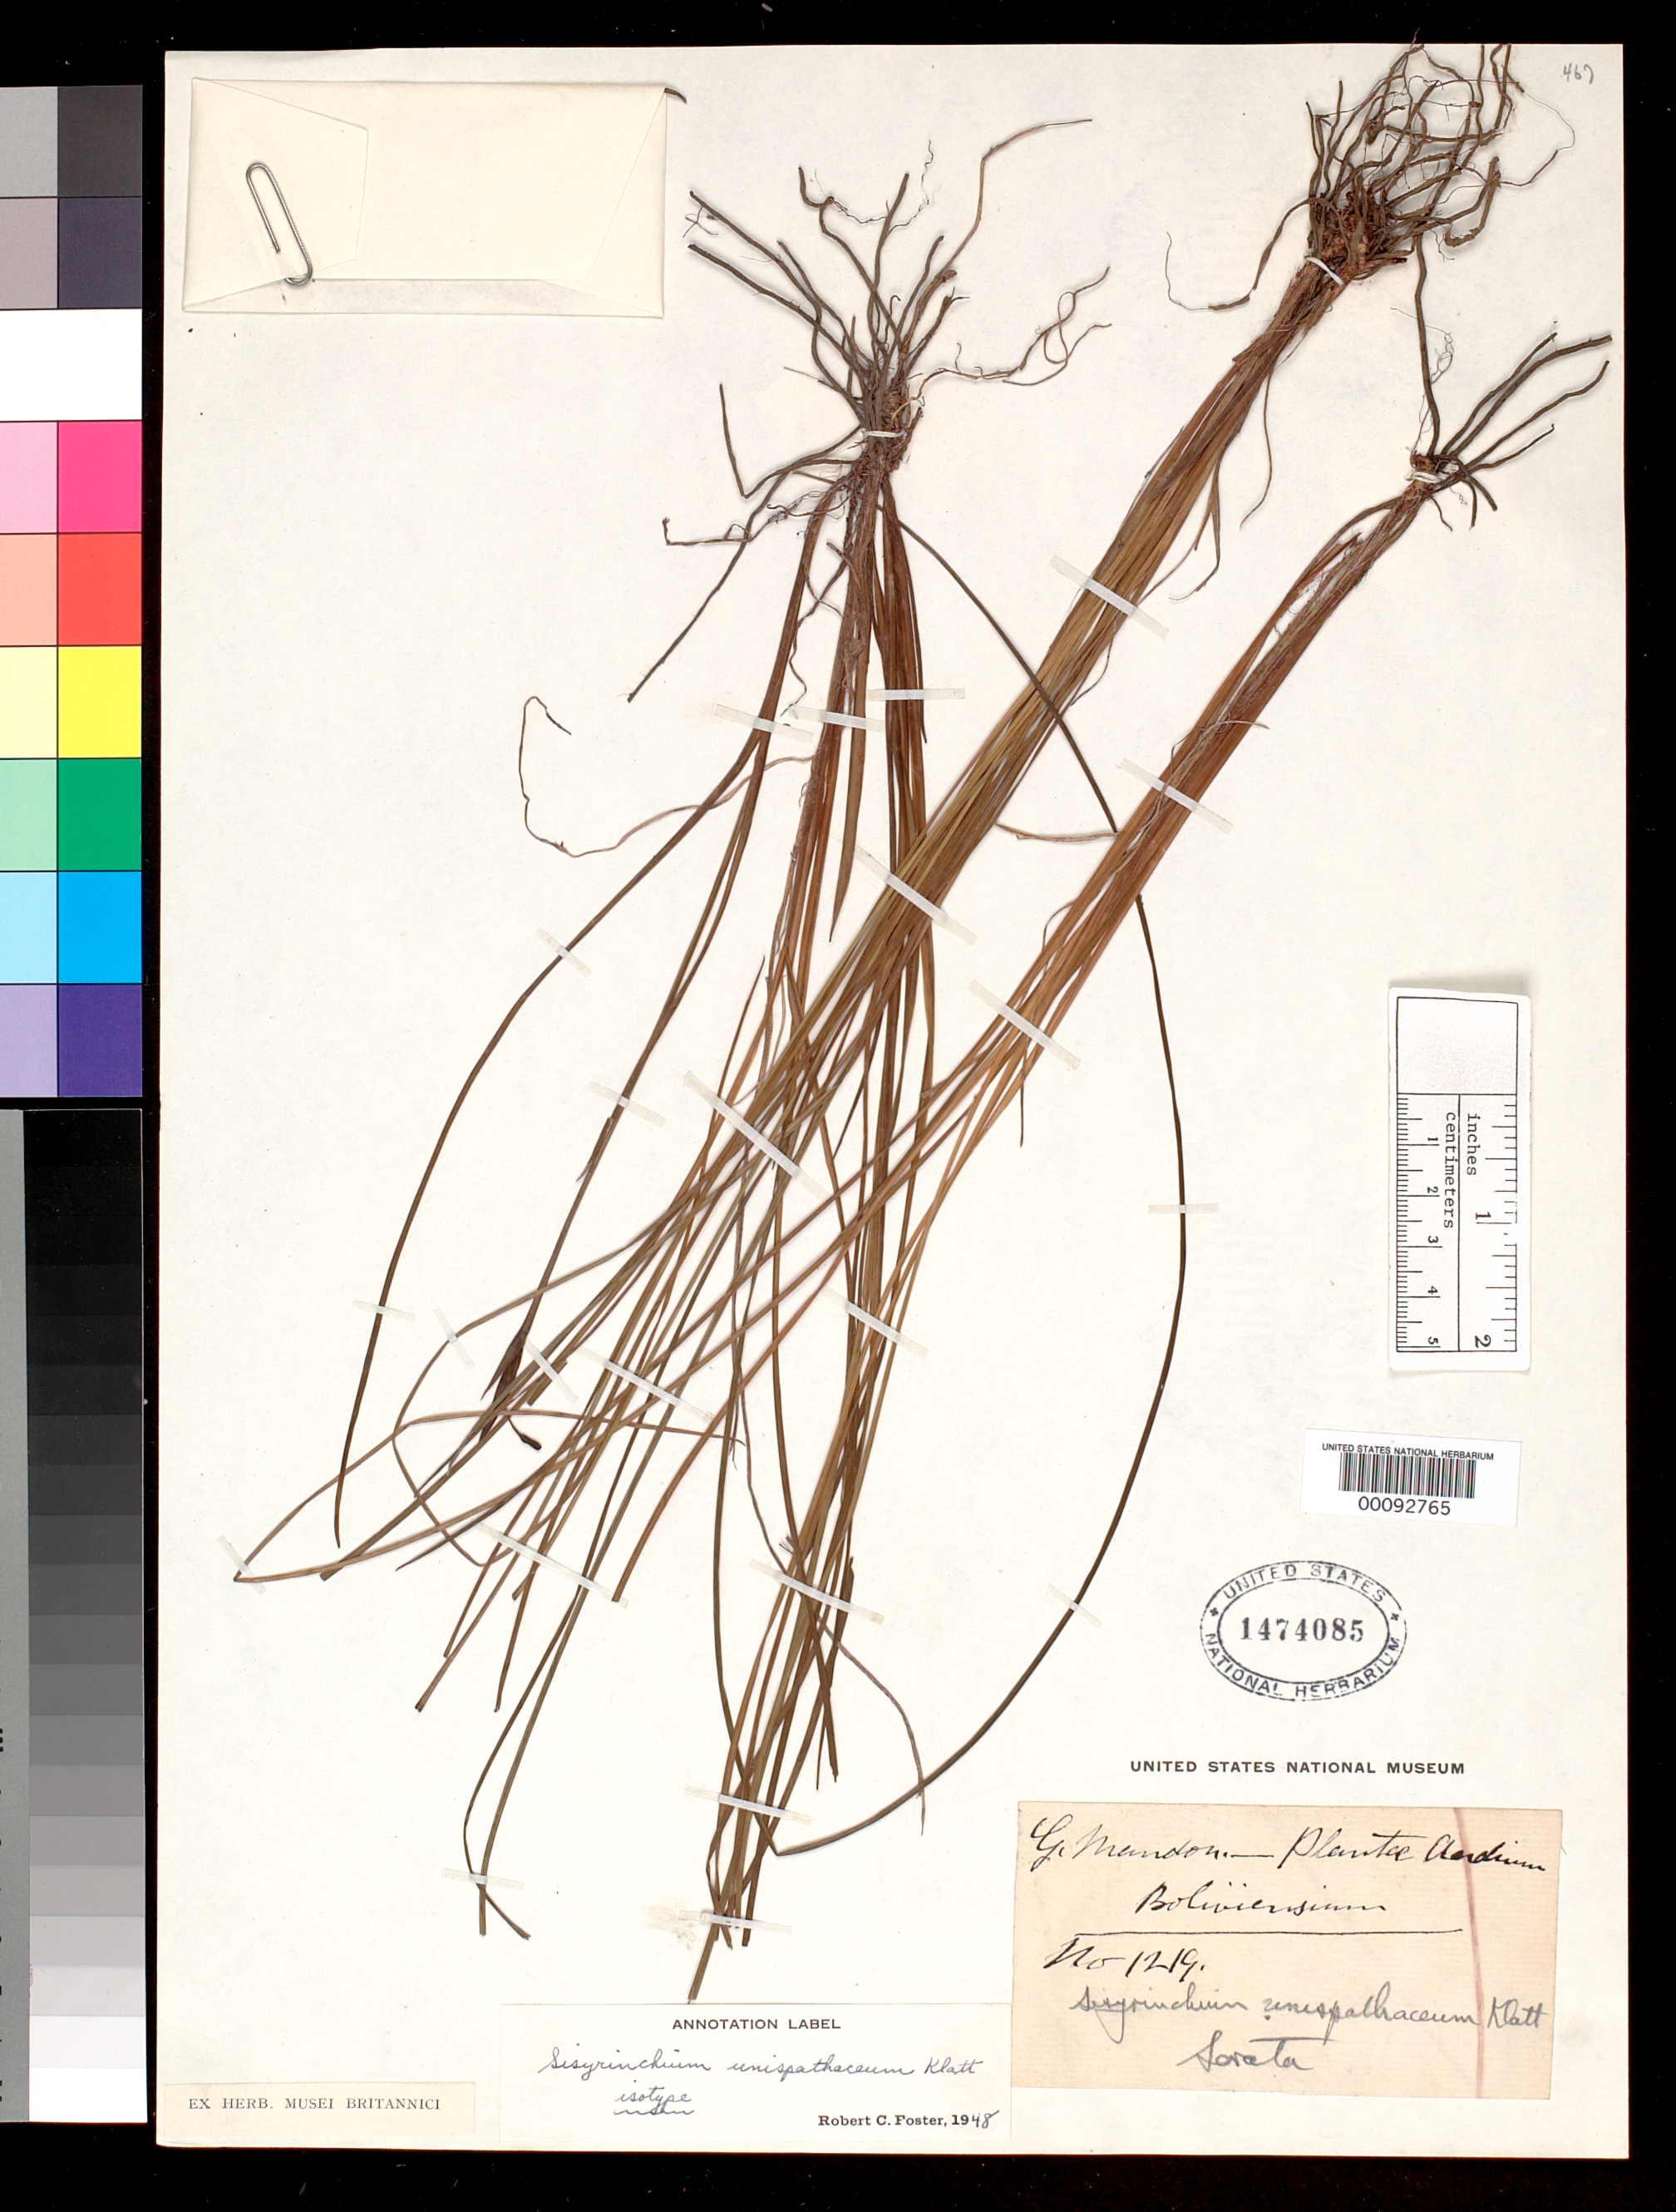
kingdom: Plantae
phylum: Tracheophyta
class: Liliopsida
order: Asparagales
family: Iridaceae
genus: Sisyrinchium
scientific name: Sisyrinchium unispathaceum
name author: Klatt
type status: Isotype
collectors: G. Mandon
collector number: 1219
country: Bolivia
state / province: La Paz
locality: Sorata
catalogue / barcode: US 1474085